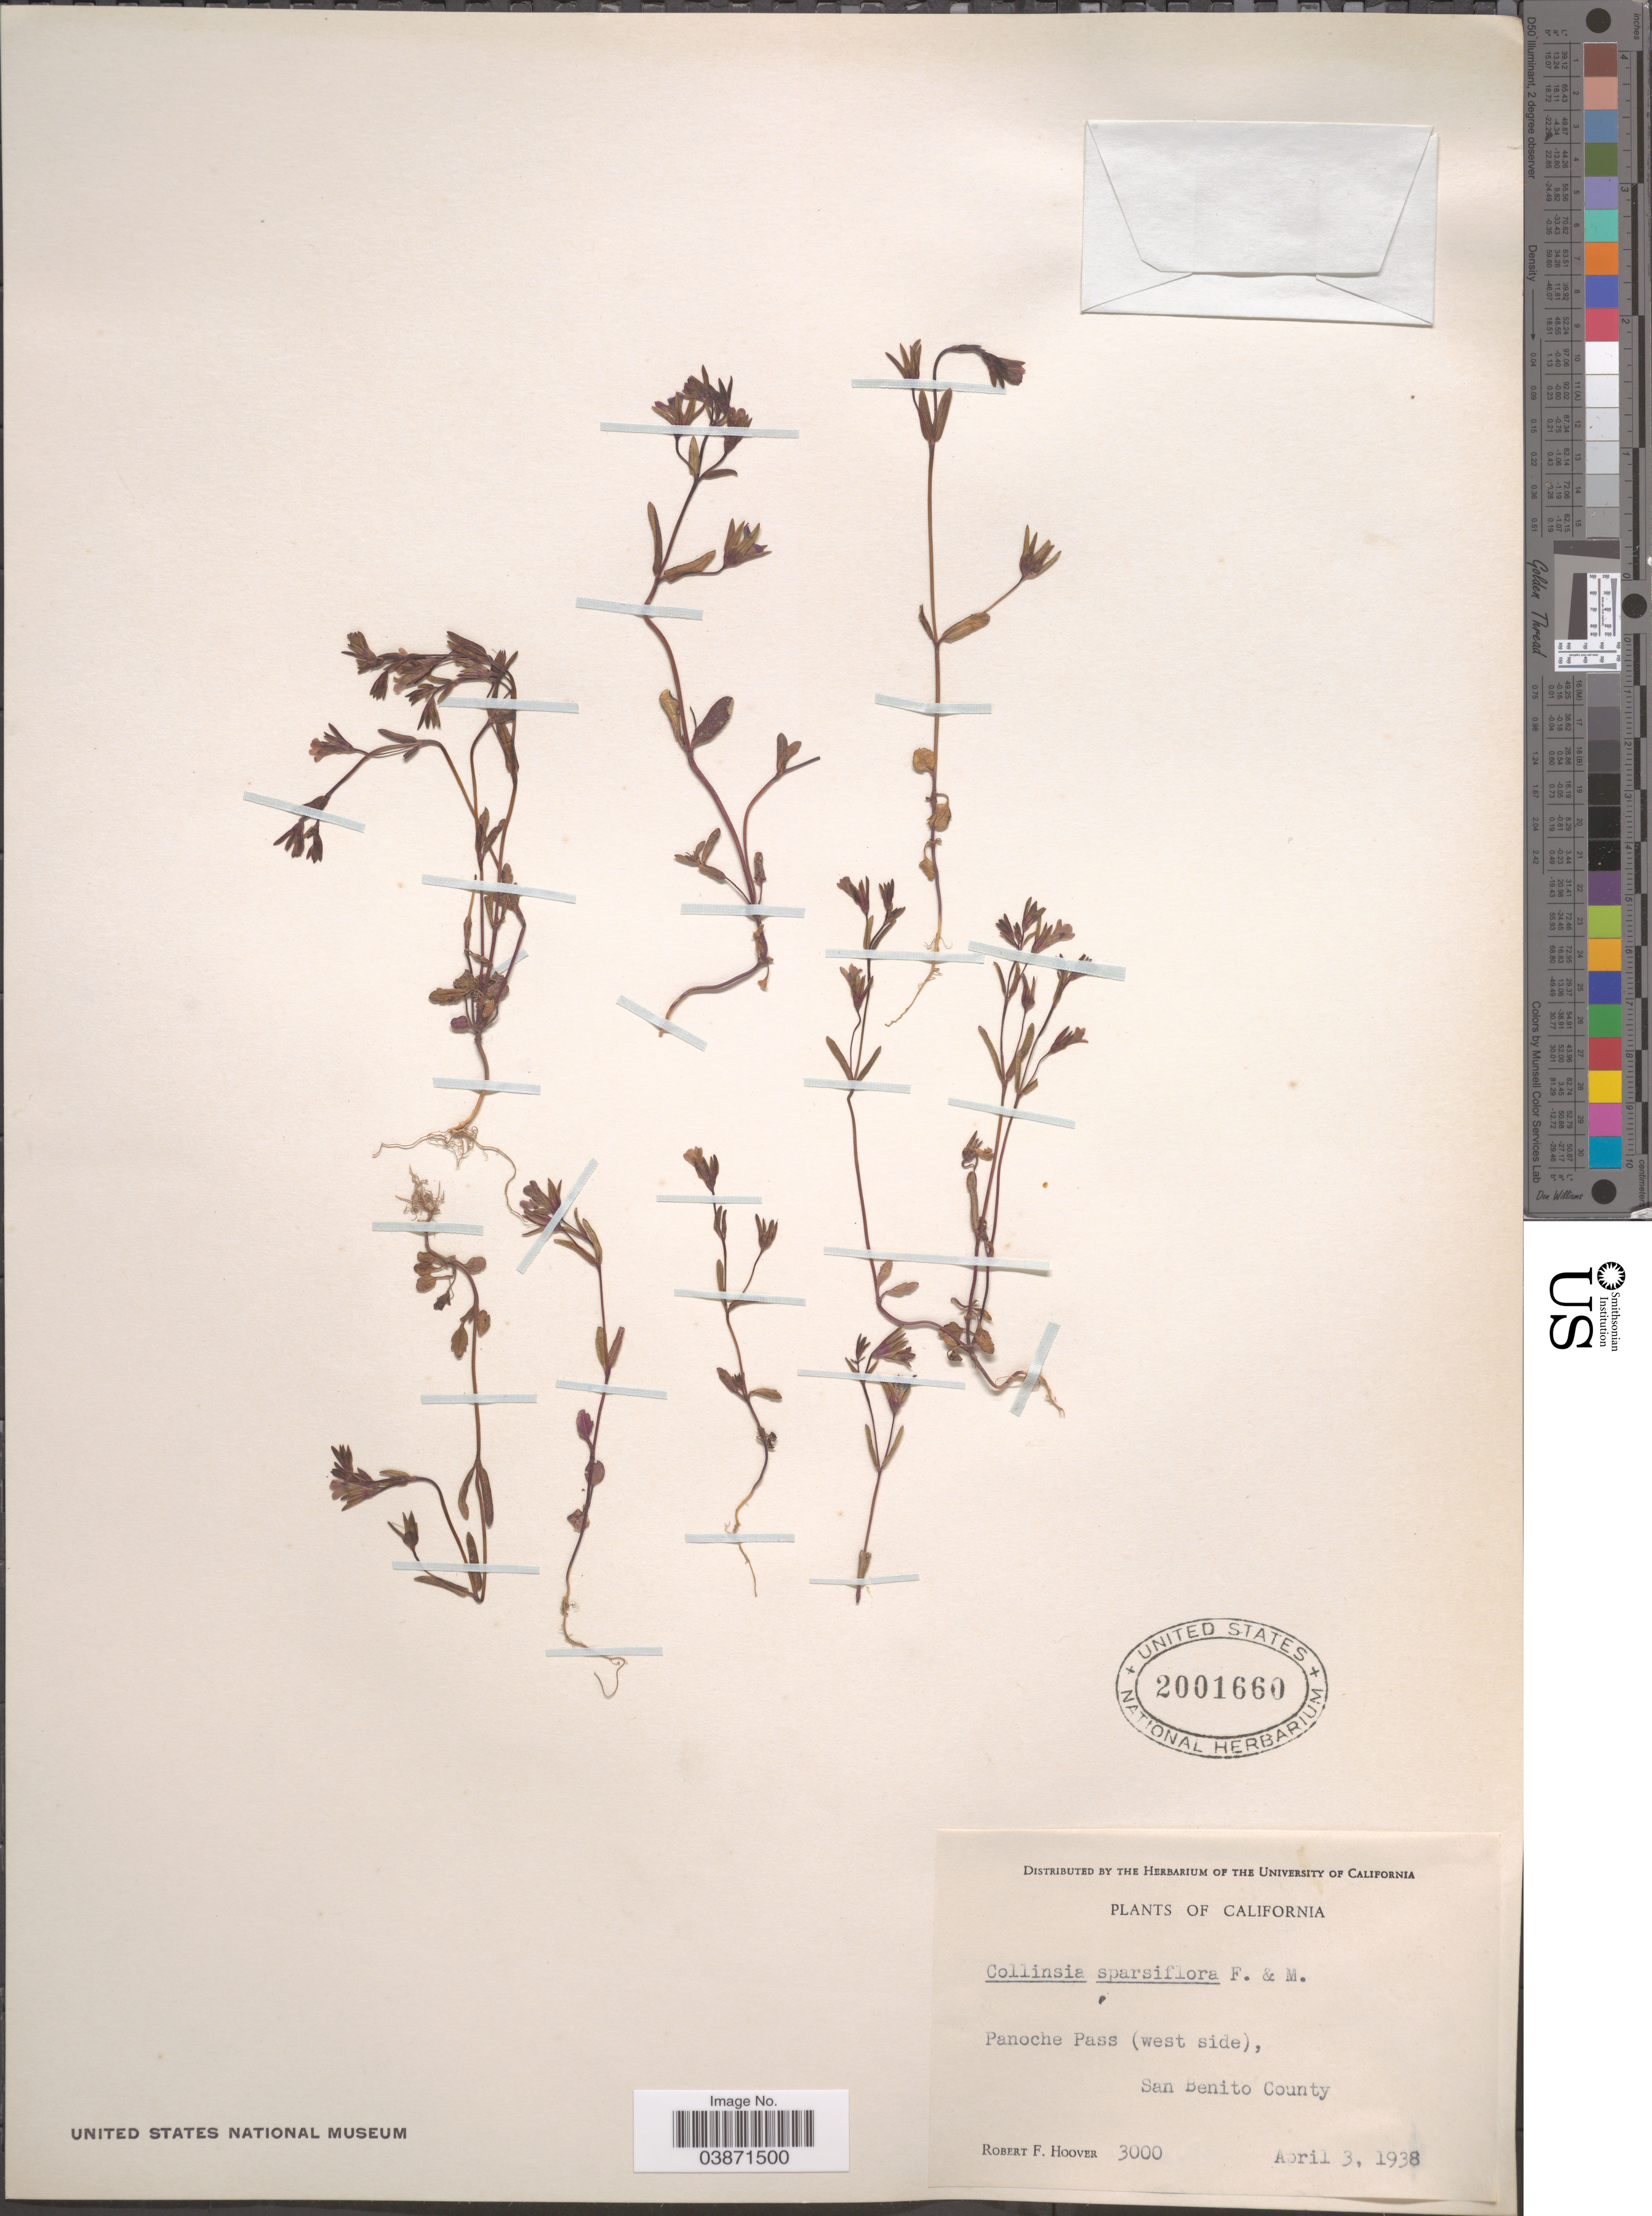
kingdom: Plantae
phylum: Tracheophyta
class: Magnoliopsida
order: Lamiales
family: Plantaginaceae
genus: Collinsia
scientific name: Collinsia sparsiflora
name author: Fisch. & C.A. Mey.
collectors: R. F. Hoover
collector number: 3000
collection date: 1938-04-03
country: United States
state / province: California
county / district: San Benito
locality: Panoche Pass (west side), San Benito County.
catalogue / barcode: US 2001660